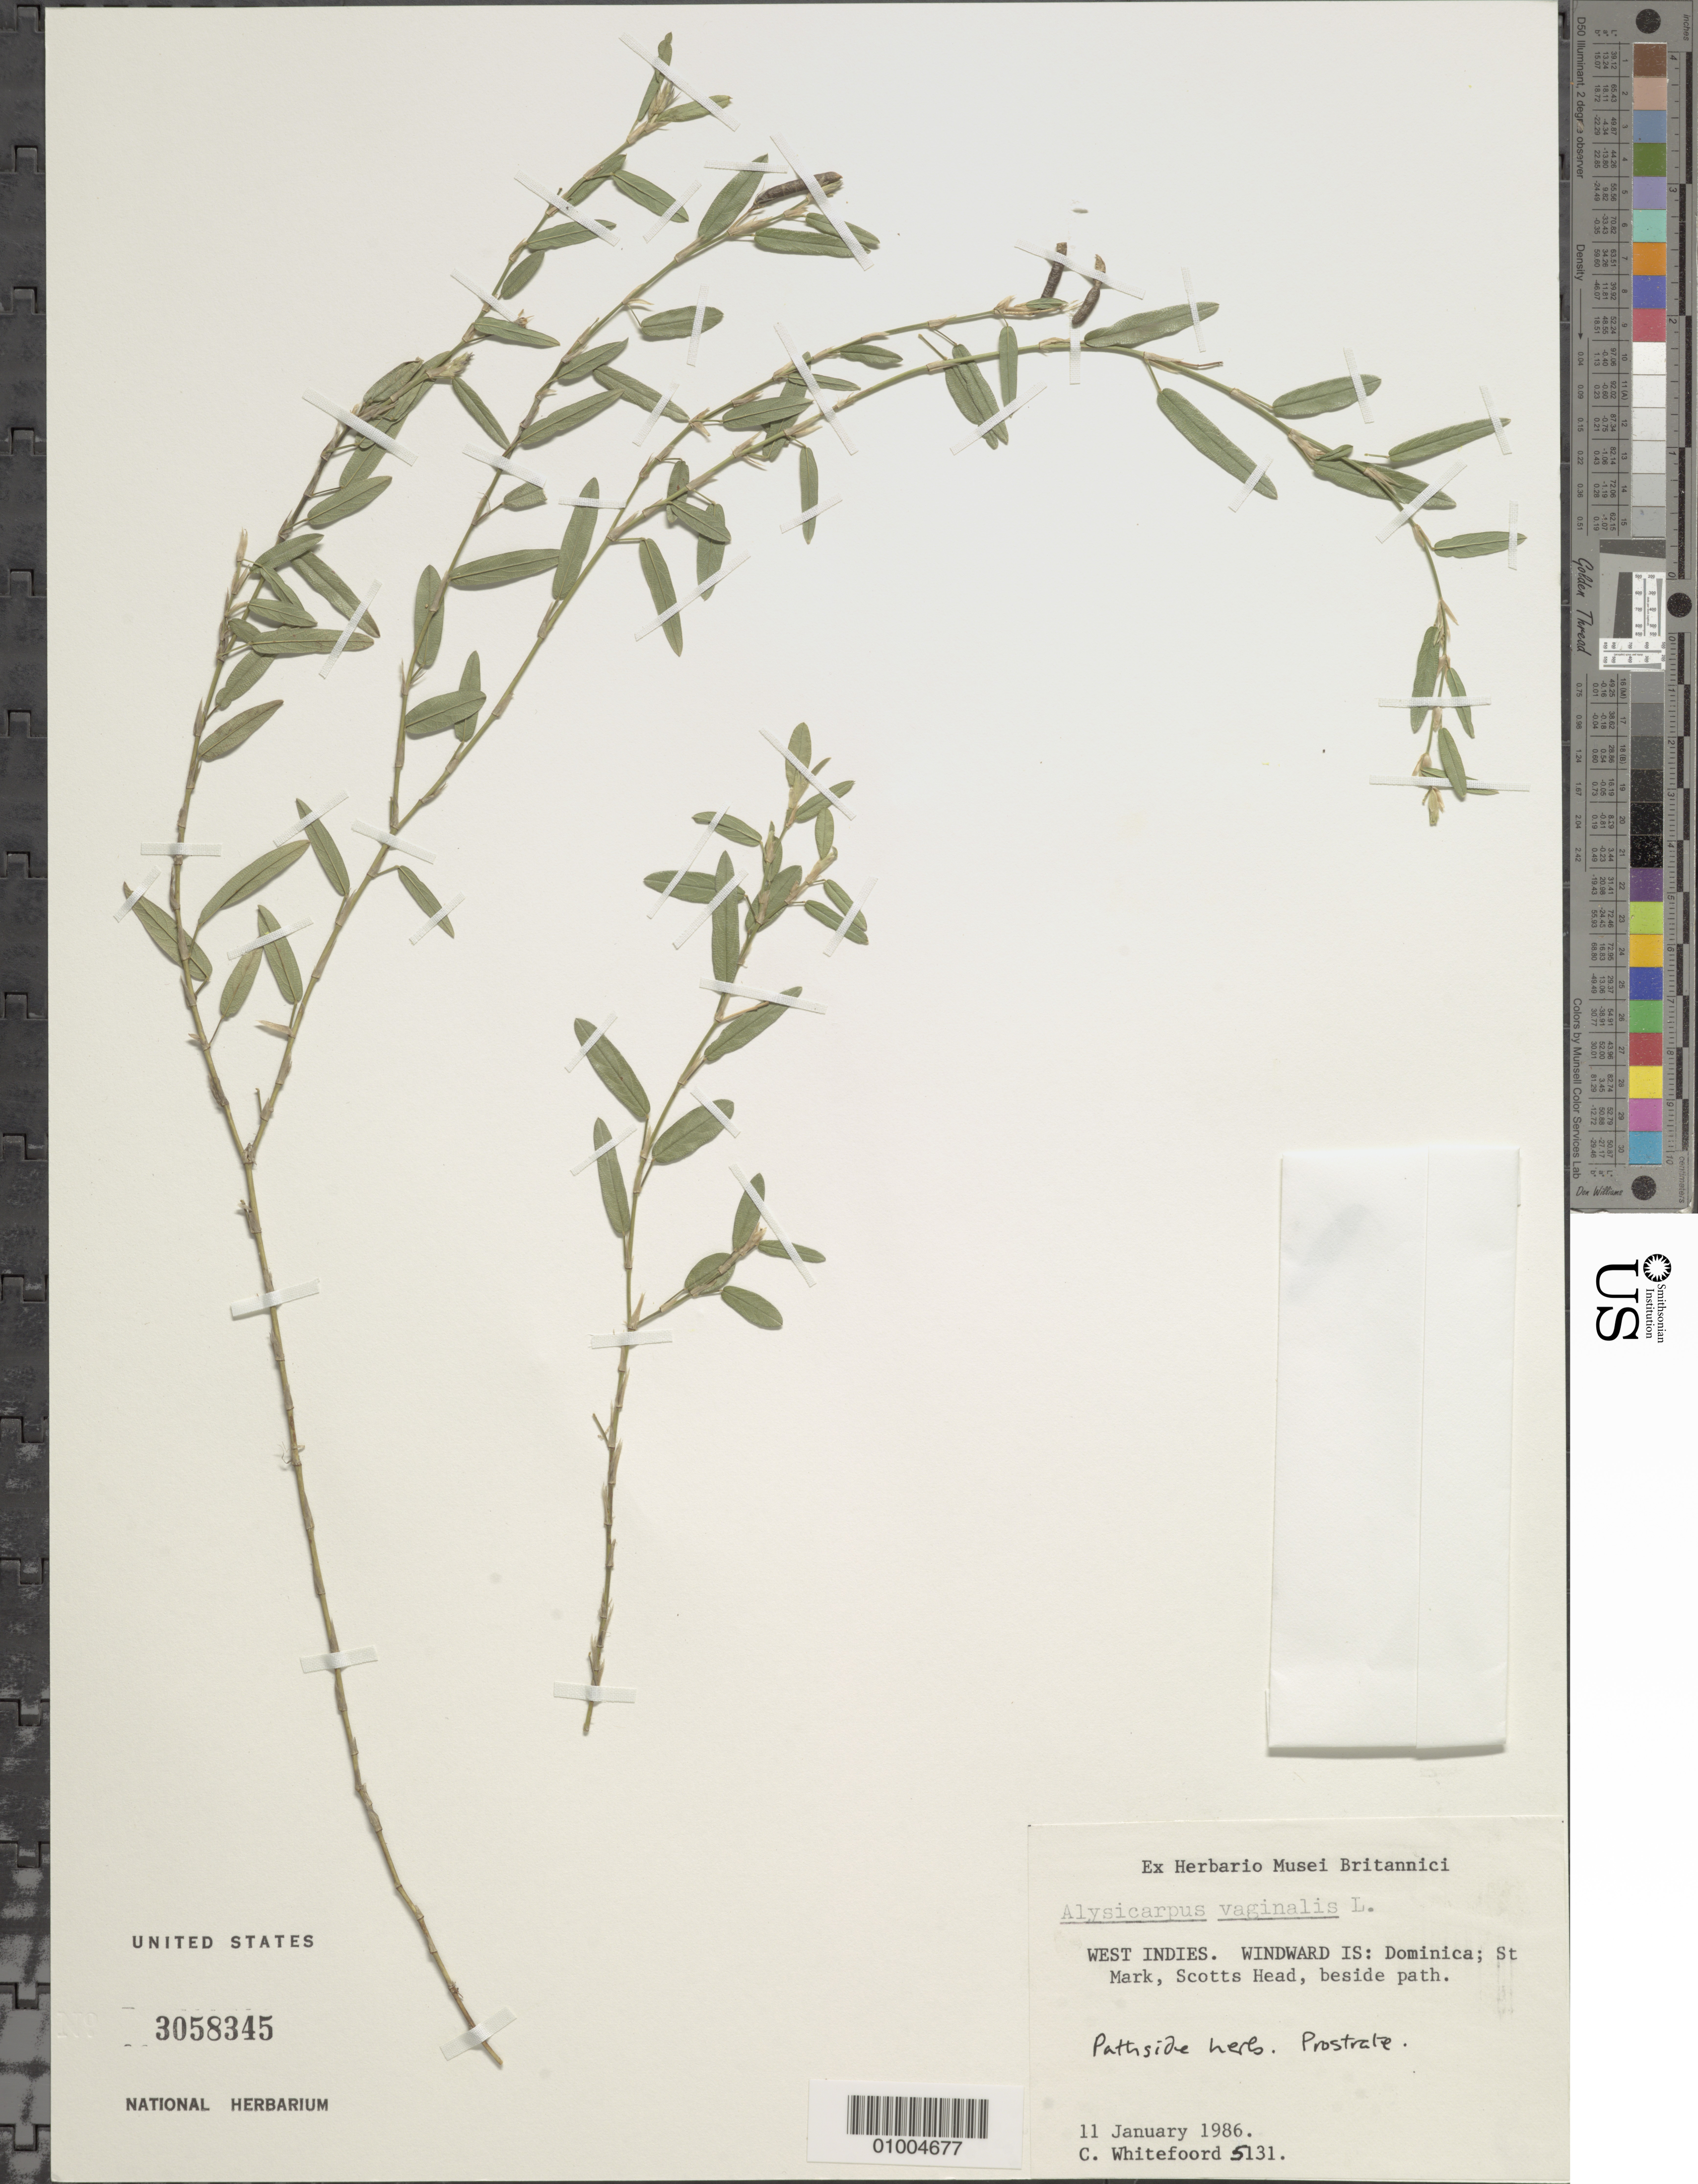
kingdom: Plantae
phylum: Tracheophyta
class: Magnoliopsida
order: Fabales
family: Fabaceae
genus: Alysicarpus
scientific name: Alysicarpus vaginalis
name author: (L.) DC.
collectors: C. Whitefoord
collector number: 5131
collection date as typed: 11 Jan 1986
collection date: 1986-01-11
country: Dominica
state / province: St. Mark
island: Dominica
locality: Scotts Head, beside path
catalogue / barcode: US 3058345